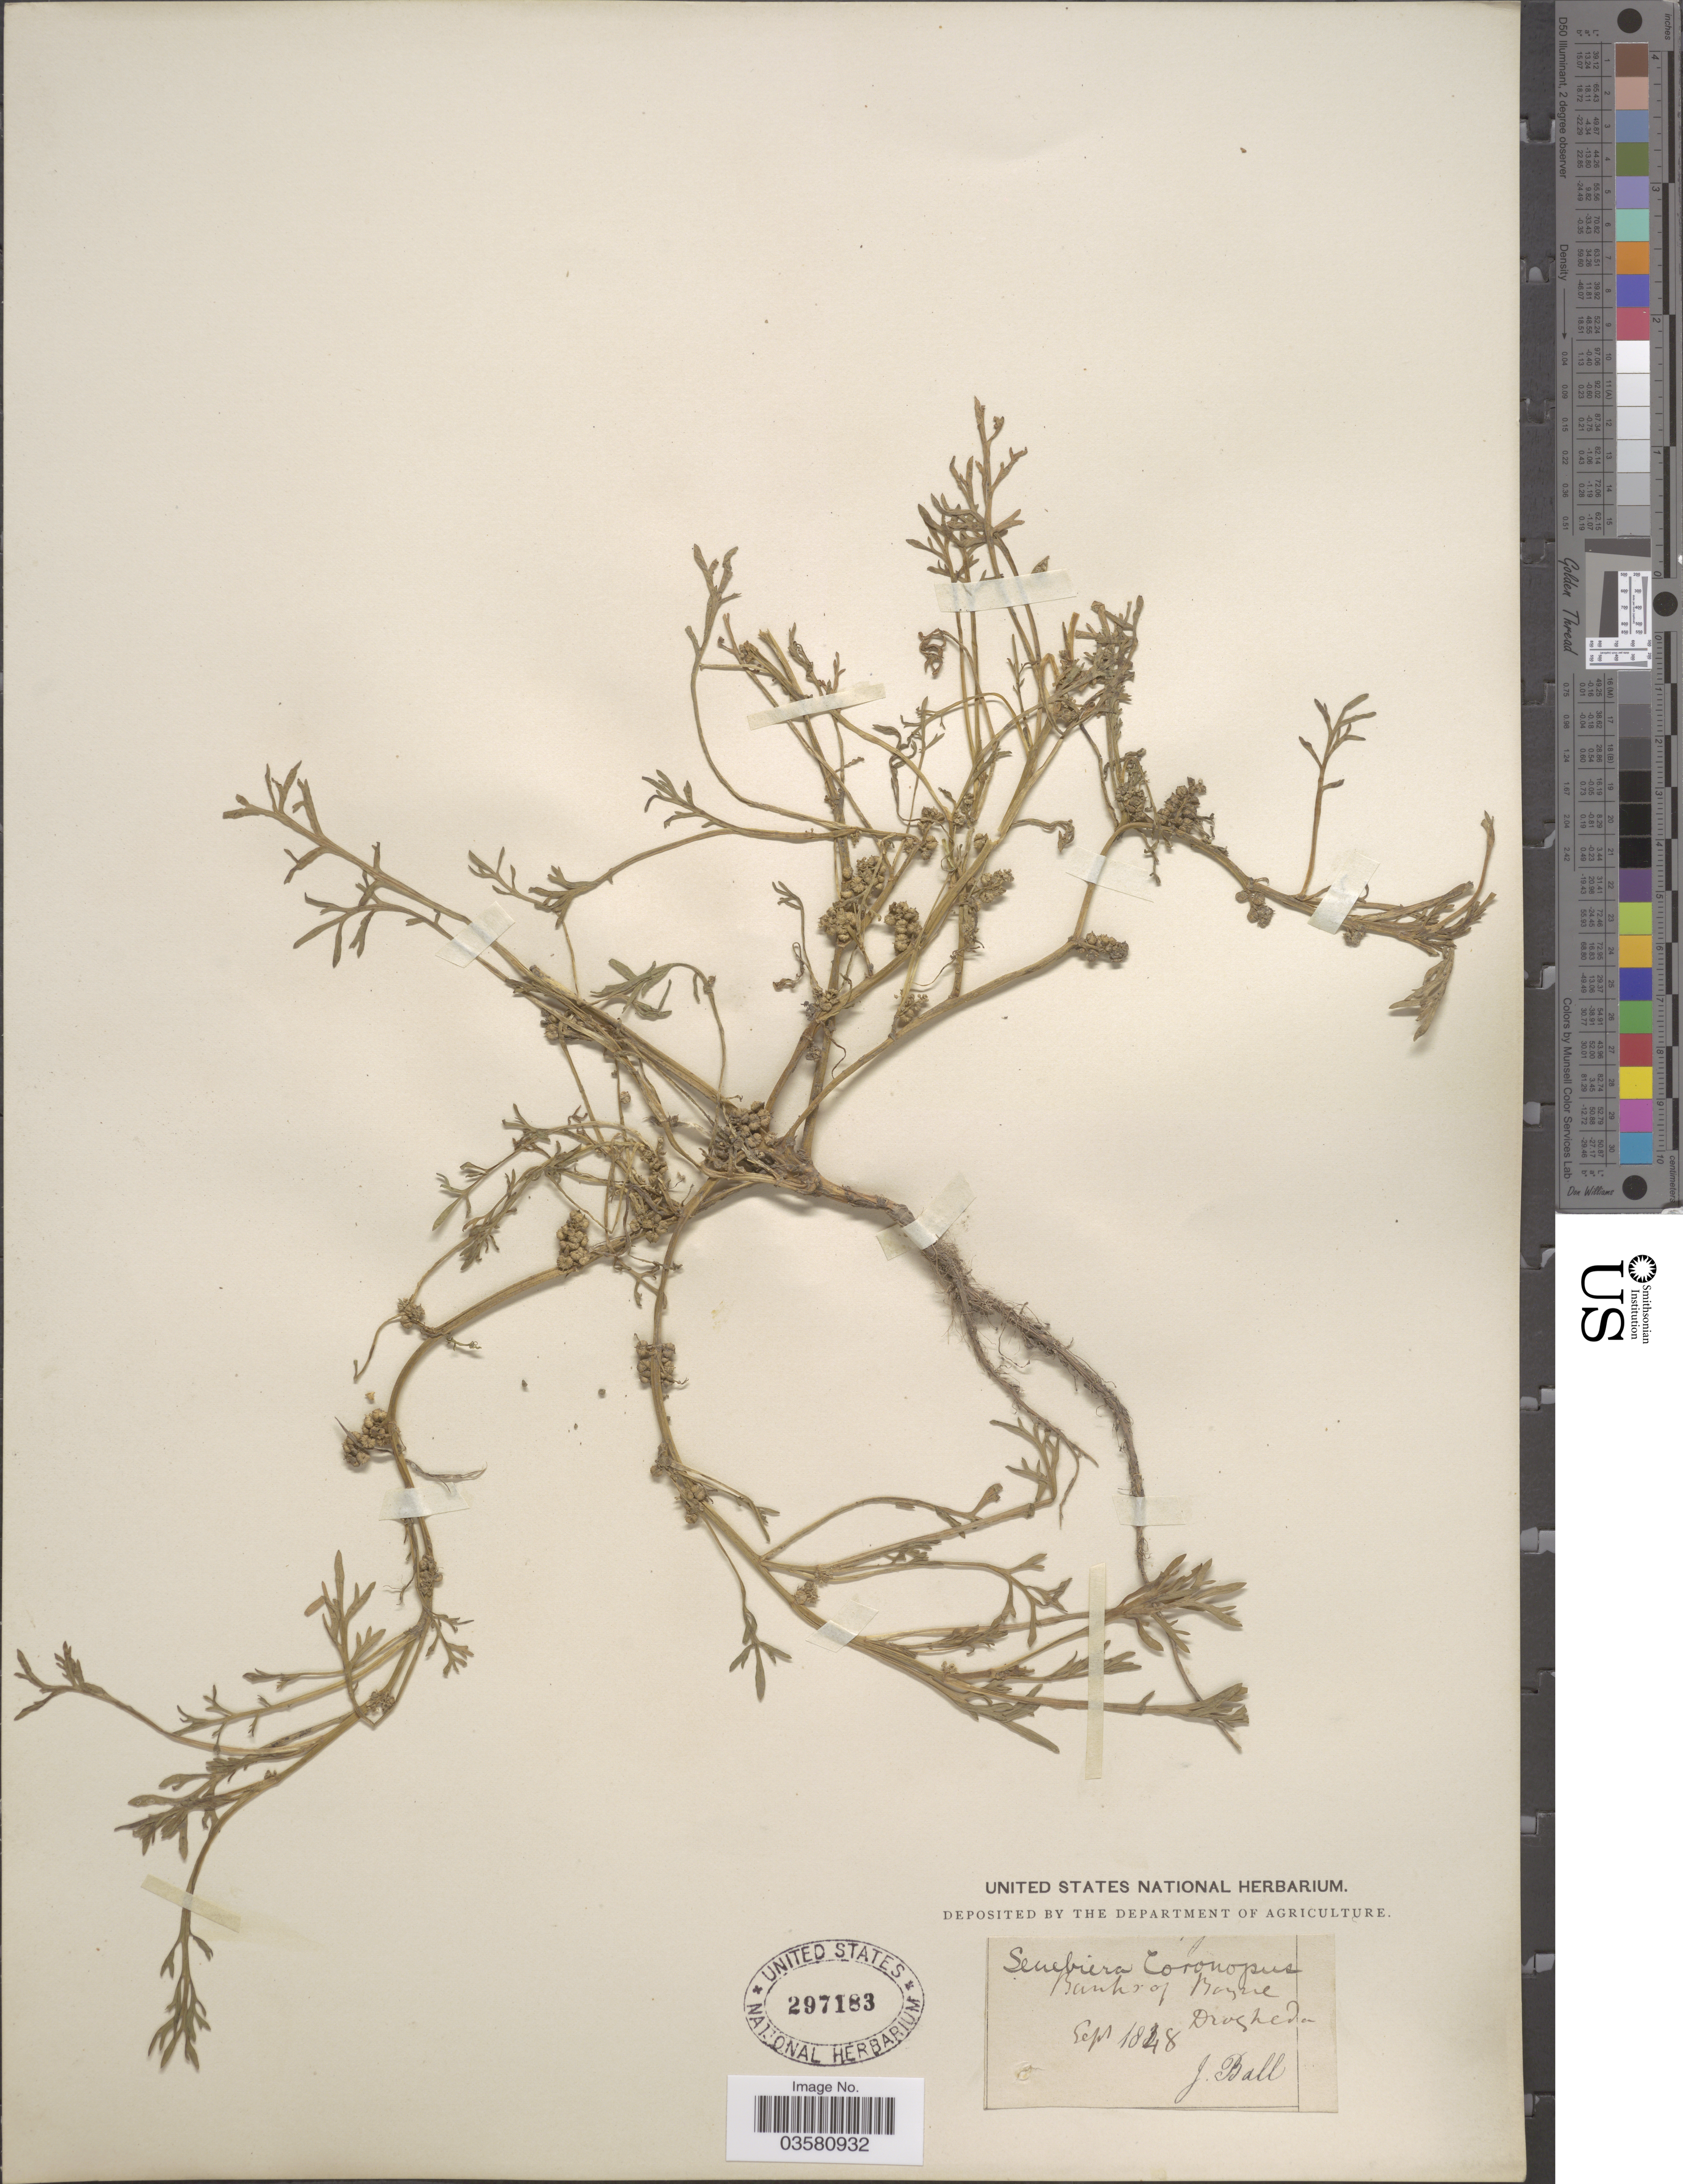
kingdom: Plantae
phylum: Tracheophyta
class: Magnoliopsida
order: Brassicales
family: Brassicaceae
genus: Lepidium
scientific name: Lepidium coronopus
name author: (L.) Al-Shehbaz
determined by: Strong, M. T., (US), Smithsonian Institution - National Museum of Natural History (UNITED STATES)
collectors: J. Ball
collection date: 1848-09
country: Ireland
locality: Banks of Boyne Drogheda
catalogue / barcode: US 297183